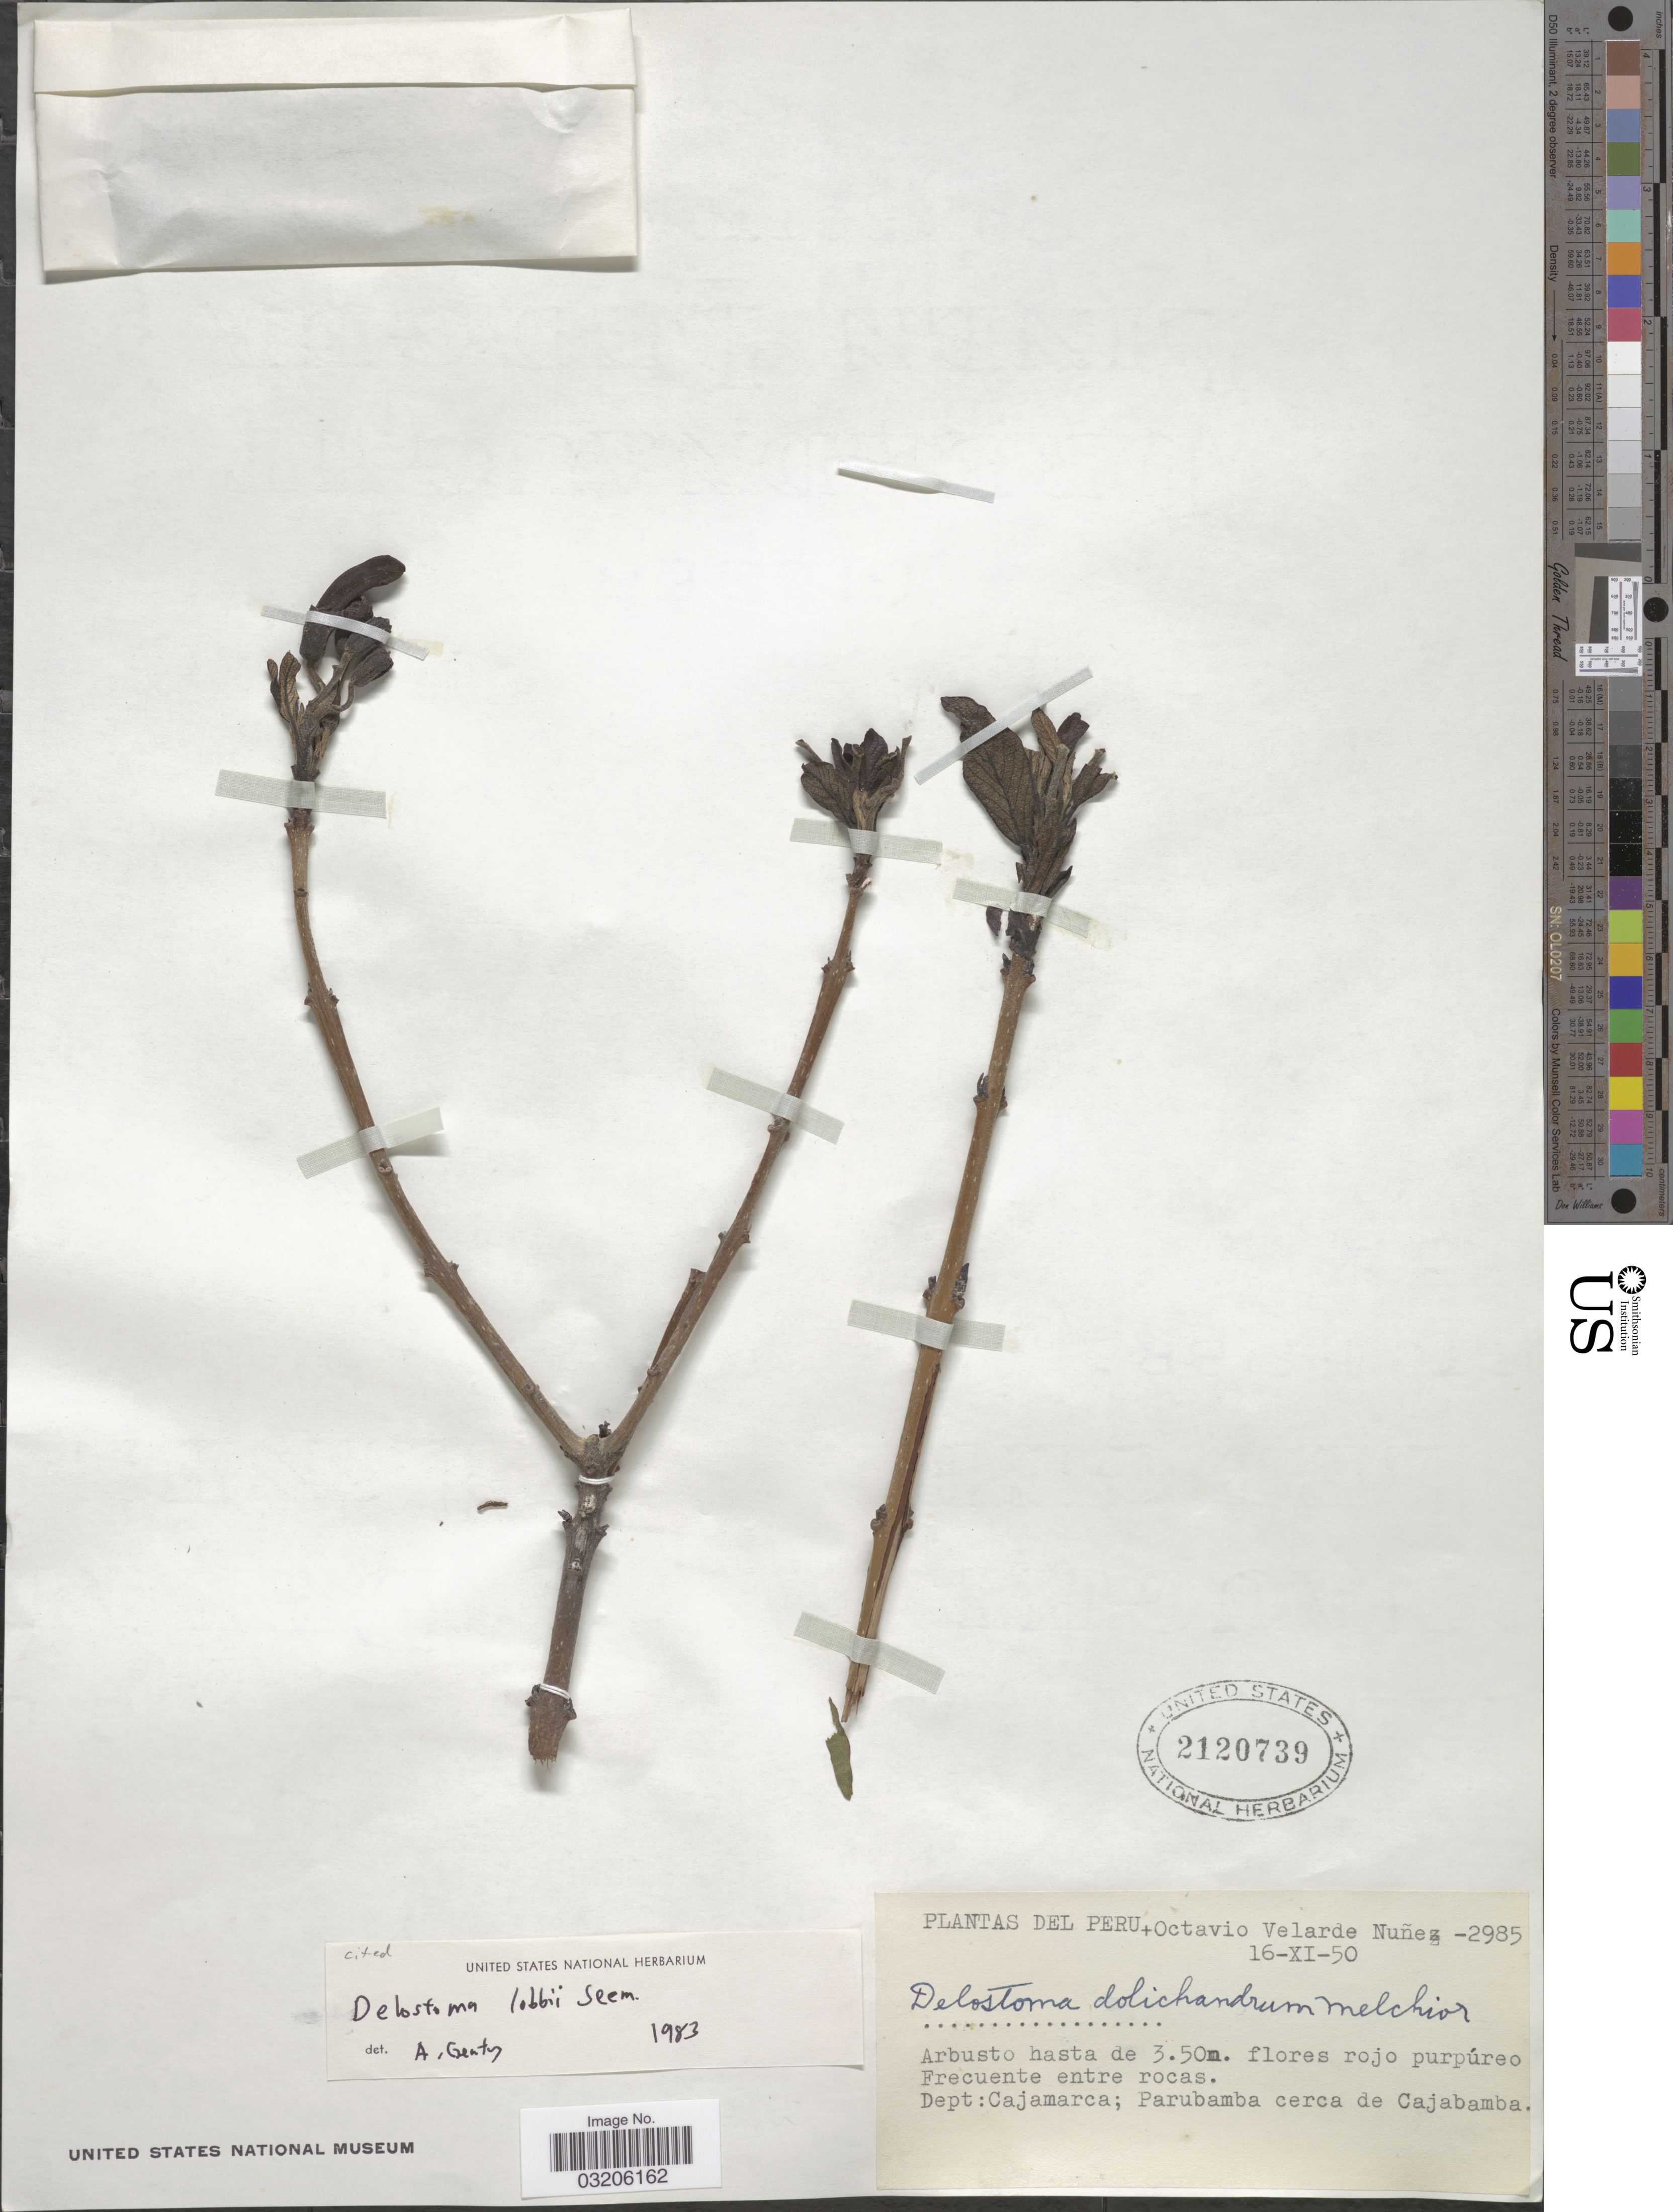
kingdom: Plantae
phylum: Tracheophyta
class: Magnoliopsida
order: Lamiales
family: Bignoniaceae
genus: Delostoma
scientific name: Delostoma lobbii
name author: Seem.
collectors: O. Velarde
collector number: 2985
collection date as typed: Transcribed d/m/y: 16/11/50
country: Peru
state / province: Cajamarca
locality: Dept.: Cajamarca; Parubamba cerca de Cajabamba.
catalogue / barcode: US 2120739